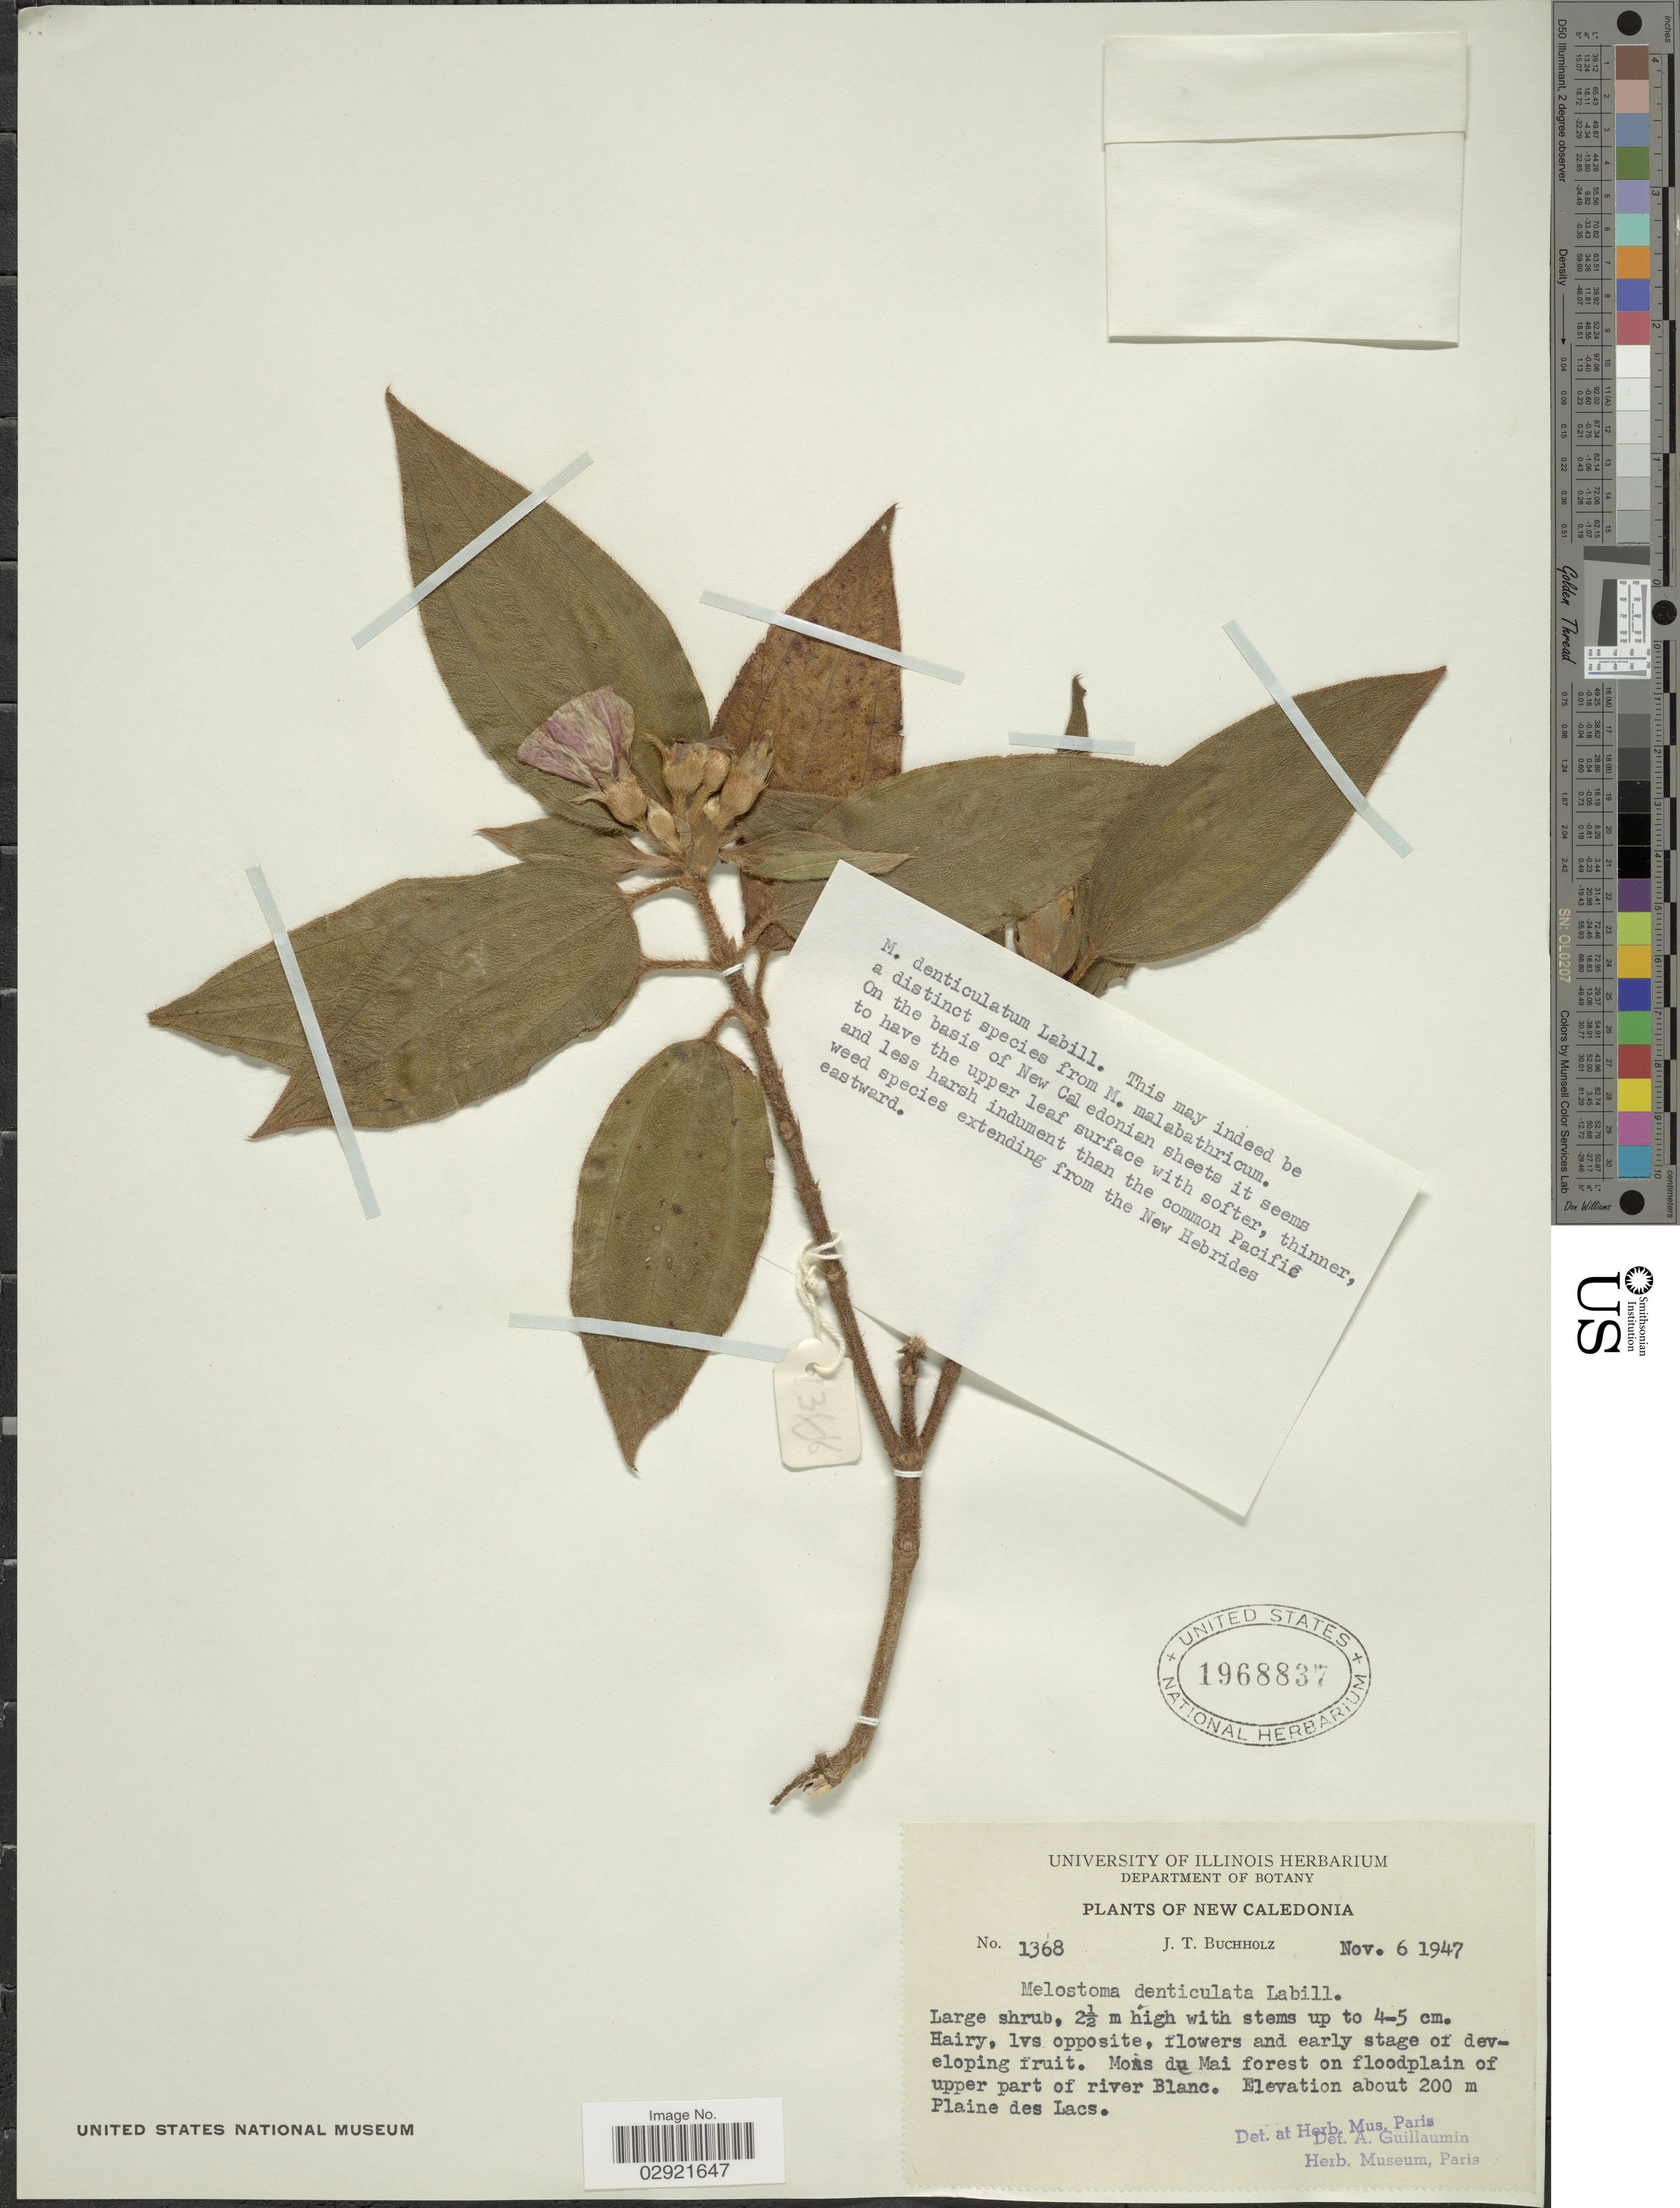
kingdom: Plantae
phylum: Tracheophyta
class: Magnoliopsida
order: Myrtales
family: Melastomataceae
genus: Melastoma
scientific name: Melastoma malabathricum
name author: L.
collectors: J. Buccholz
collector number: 1368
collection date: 1947-11-06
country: New Caledonia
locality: Mois du Mai forest on floodplain of upper part of river Blanc. Plaine des Lacs.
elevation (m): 200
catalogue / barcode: US 1968837